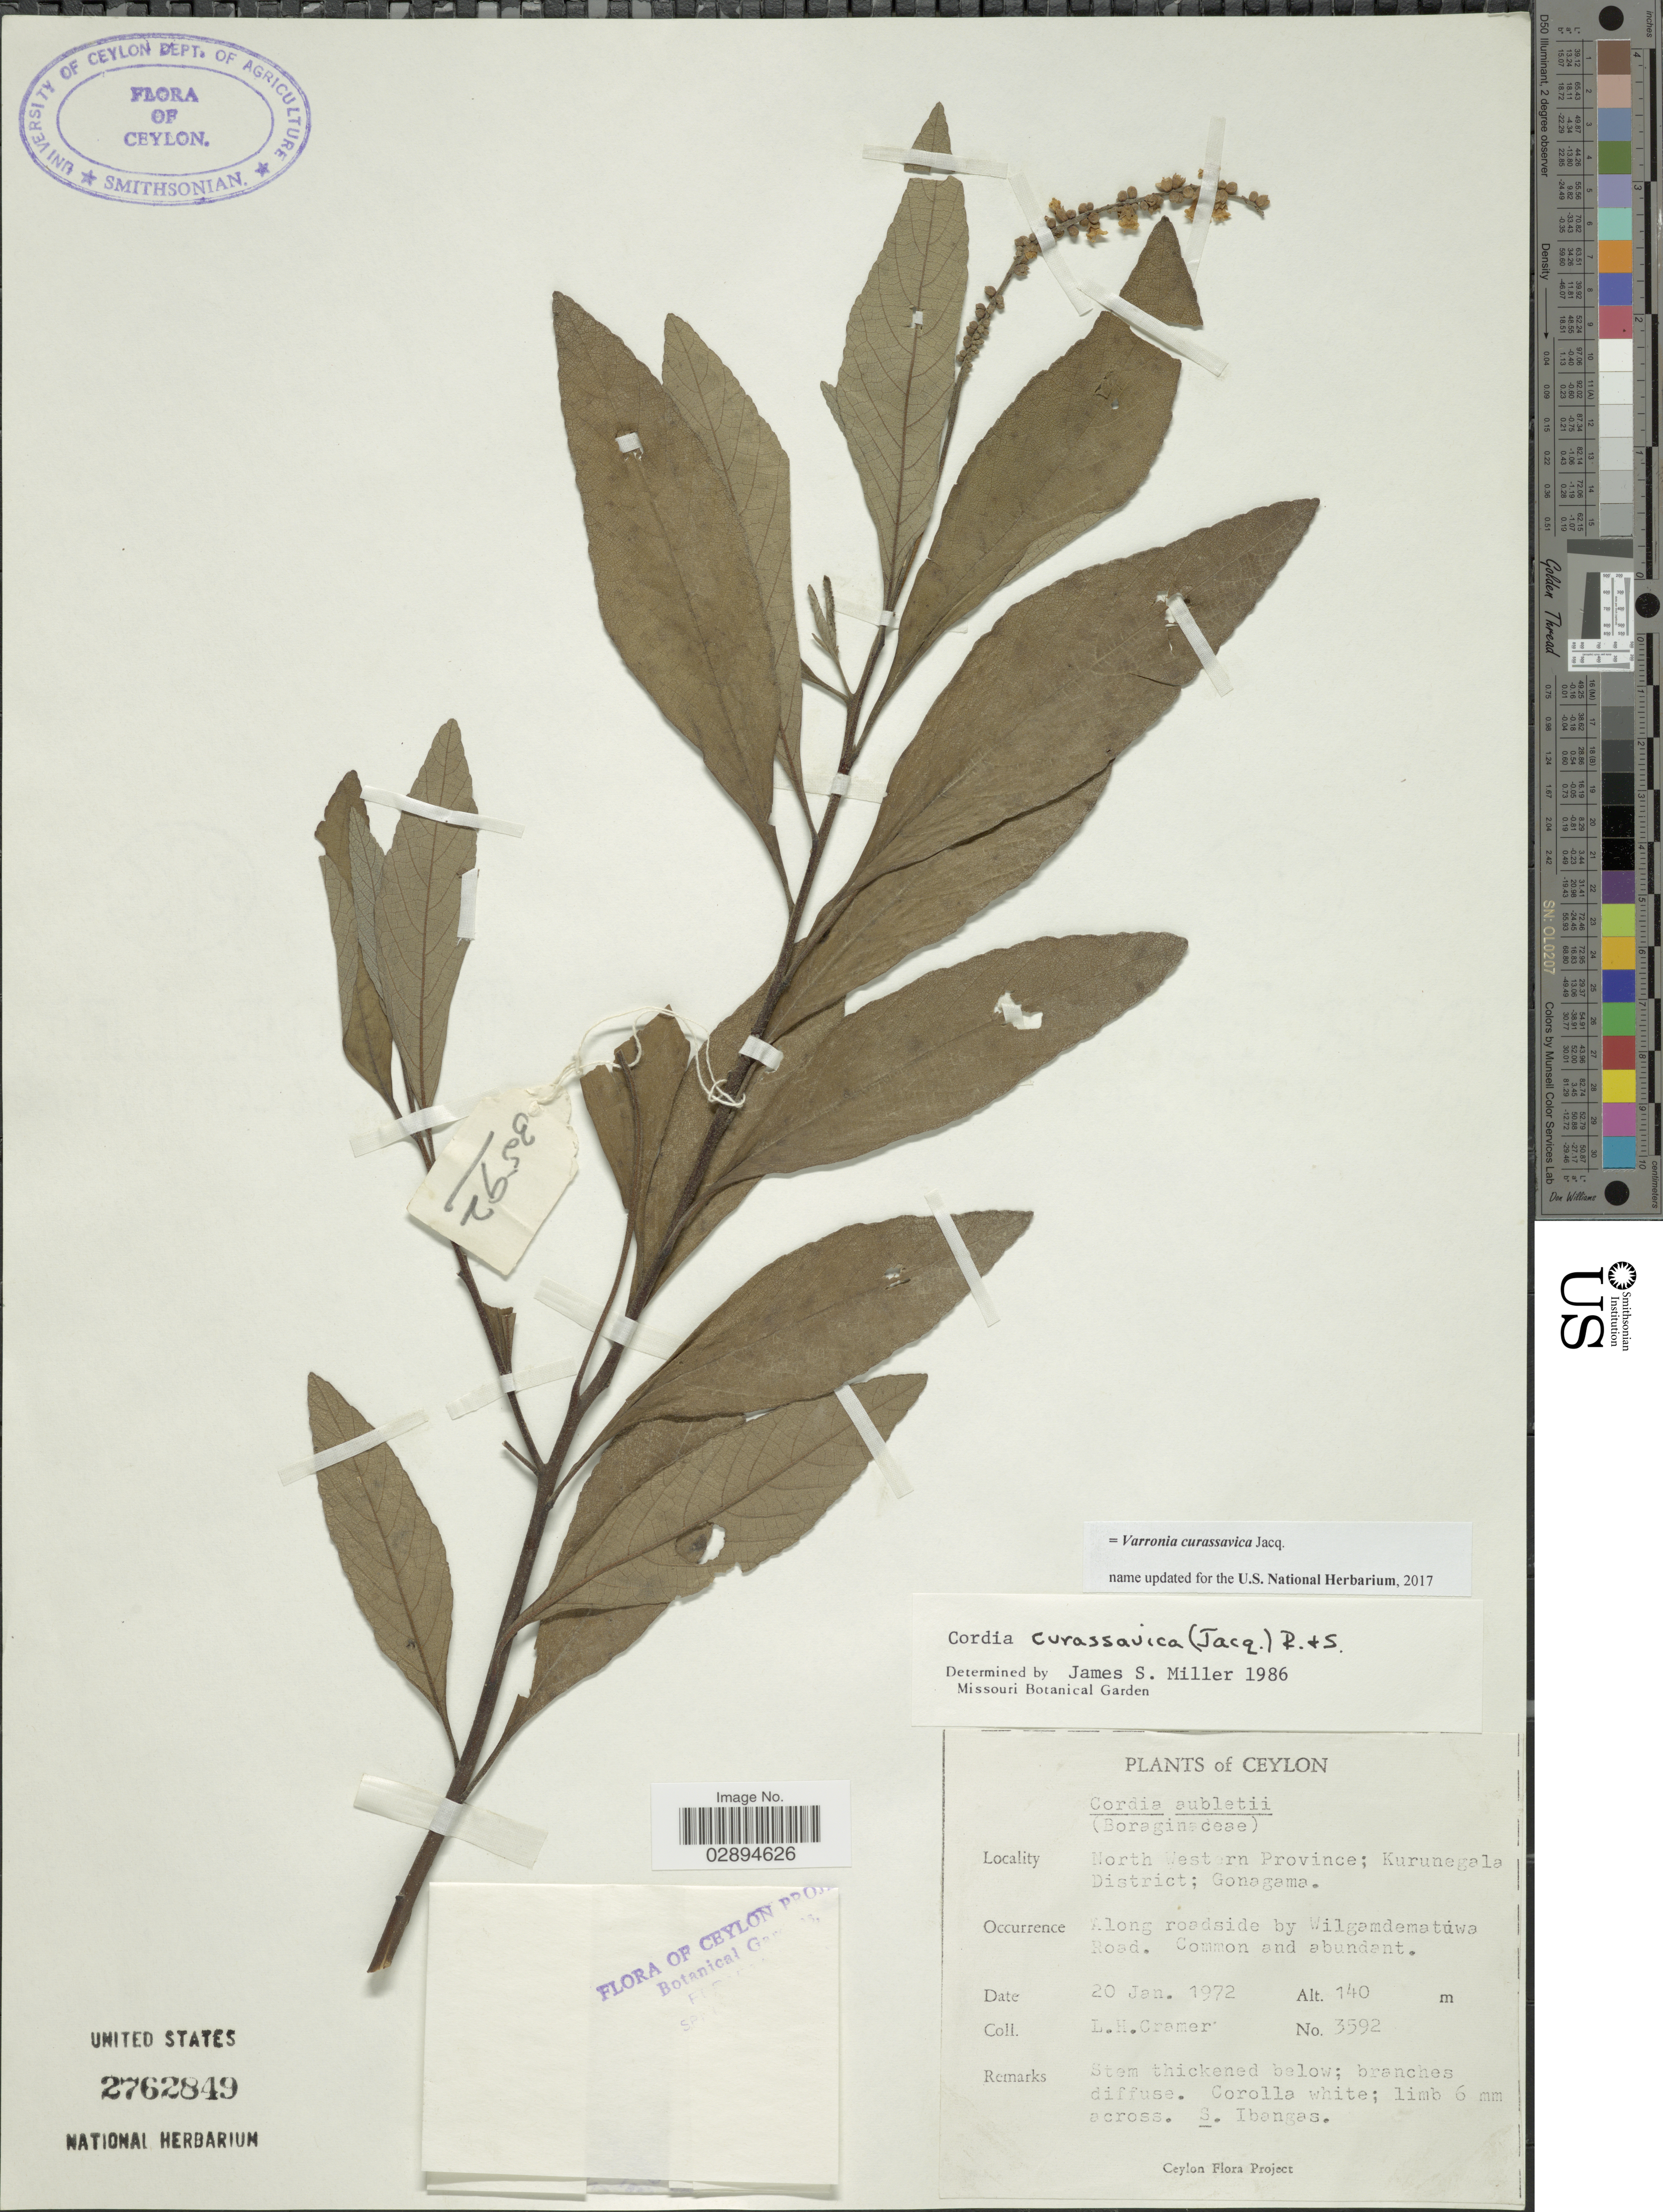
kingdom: Plantae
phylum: Tracheophyta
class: Magnoliopsida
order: Boraginales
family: Cordiaceae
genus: Varronia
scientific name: Varronia curassavica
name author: Jacq.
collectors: L. H. Cramer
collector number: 3592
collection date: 1972-01-20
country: Sri Lanka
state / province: North Western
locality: Ceylon. North Western Province; Kurunegala District; Gonagama. Along roadside by Wilgamdematuwa Road.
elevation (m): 140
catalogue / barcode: US 2762849